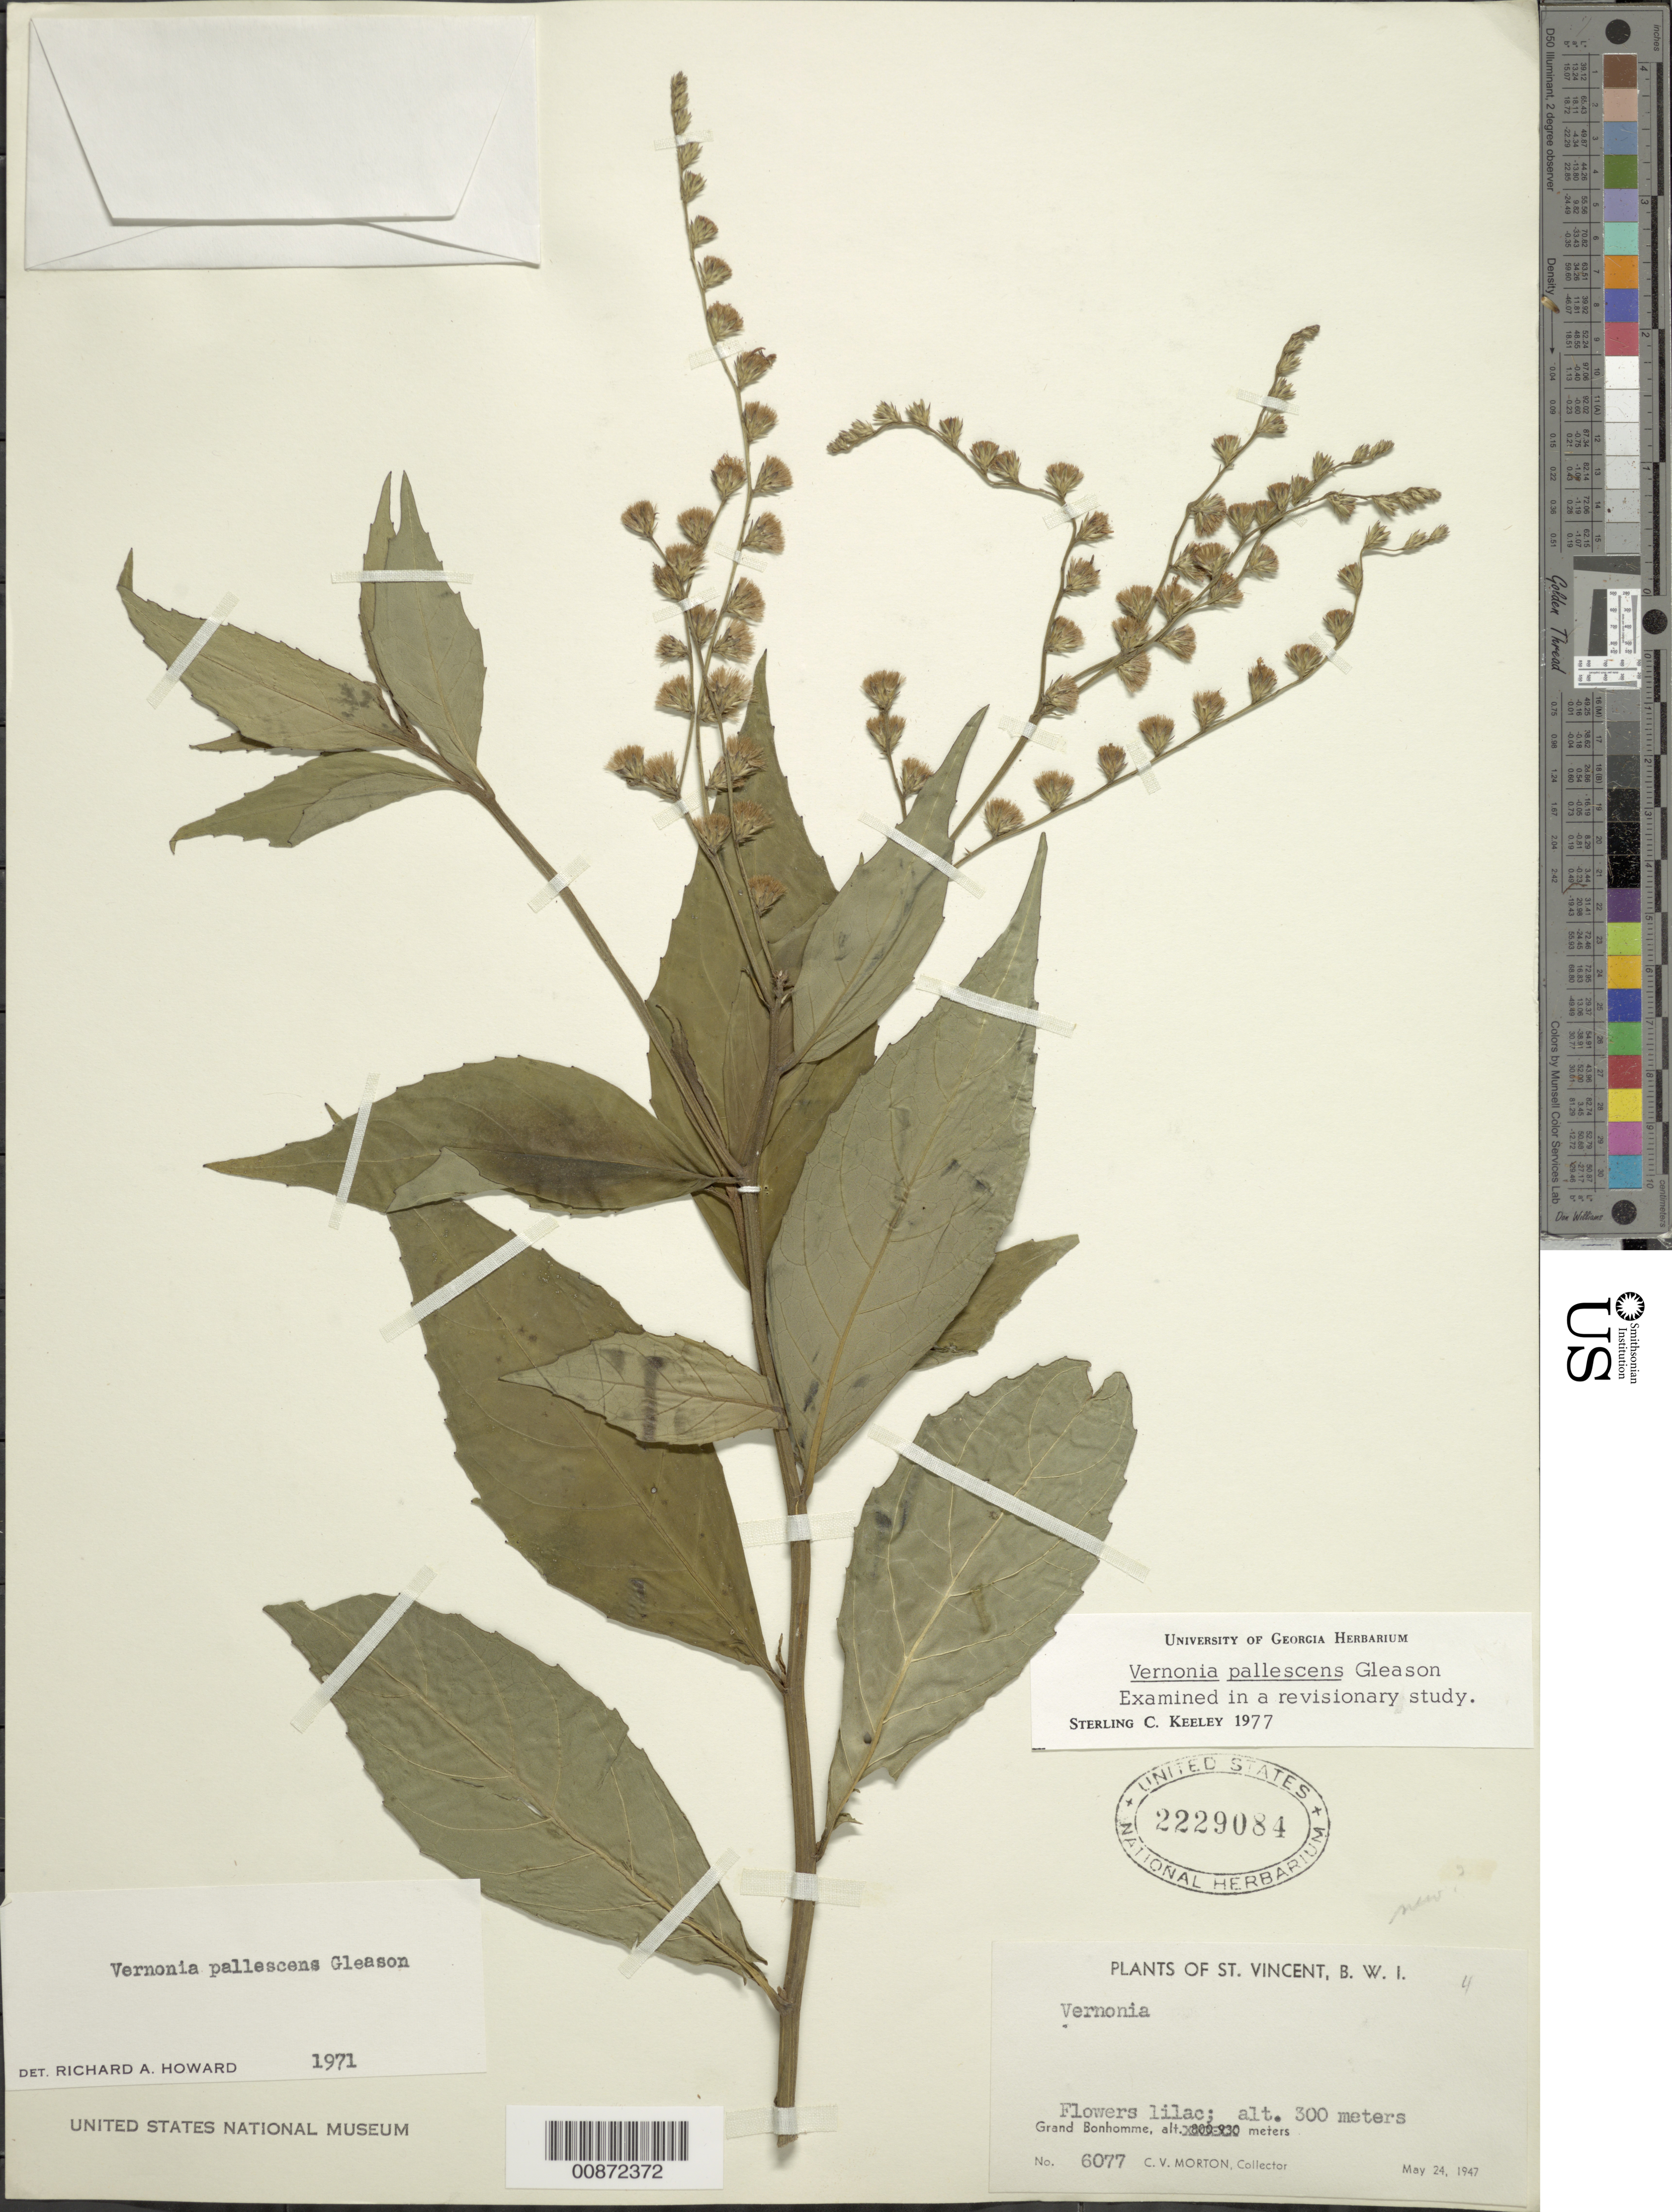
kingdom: Plantae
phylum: Tracheophyta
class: Magnoliopsida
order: Asterales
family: Asteraceae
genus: Lepidaploa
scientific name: Lepidaploa pallescens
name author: (Gleason) H. Rob.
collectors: C. V. Morton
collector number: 6077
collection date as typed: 24 May 1947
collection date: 1947-05-24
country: St. Vincent - Grenadines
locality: Grand Bonhomme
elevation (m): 300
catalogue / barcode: US 2229084